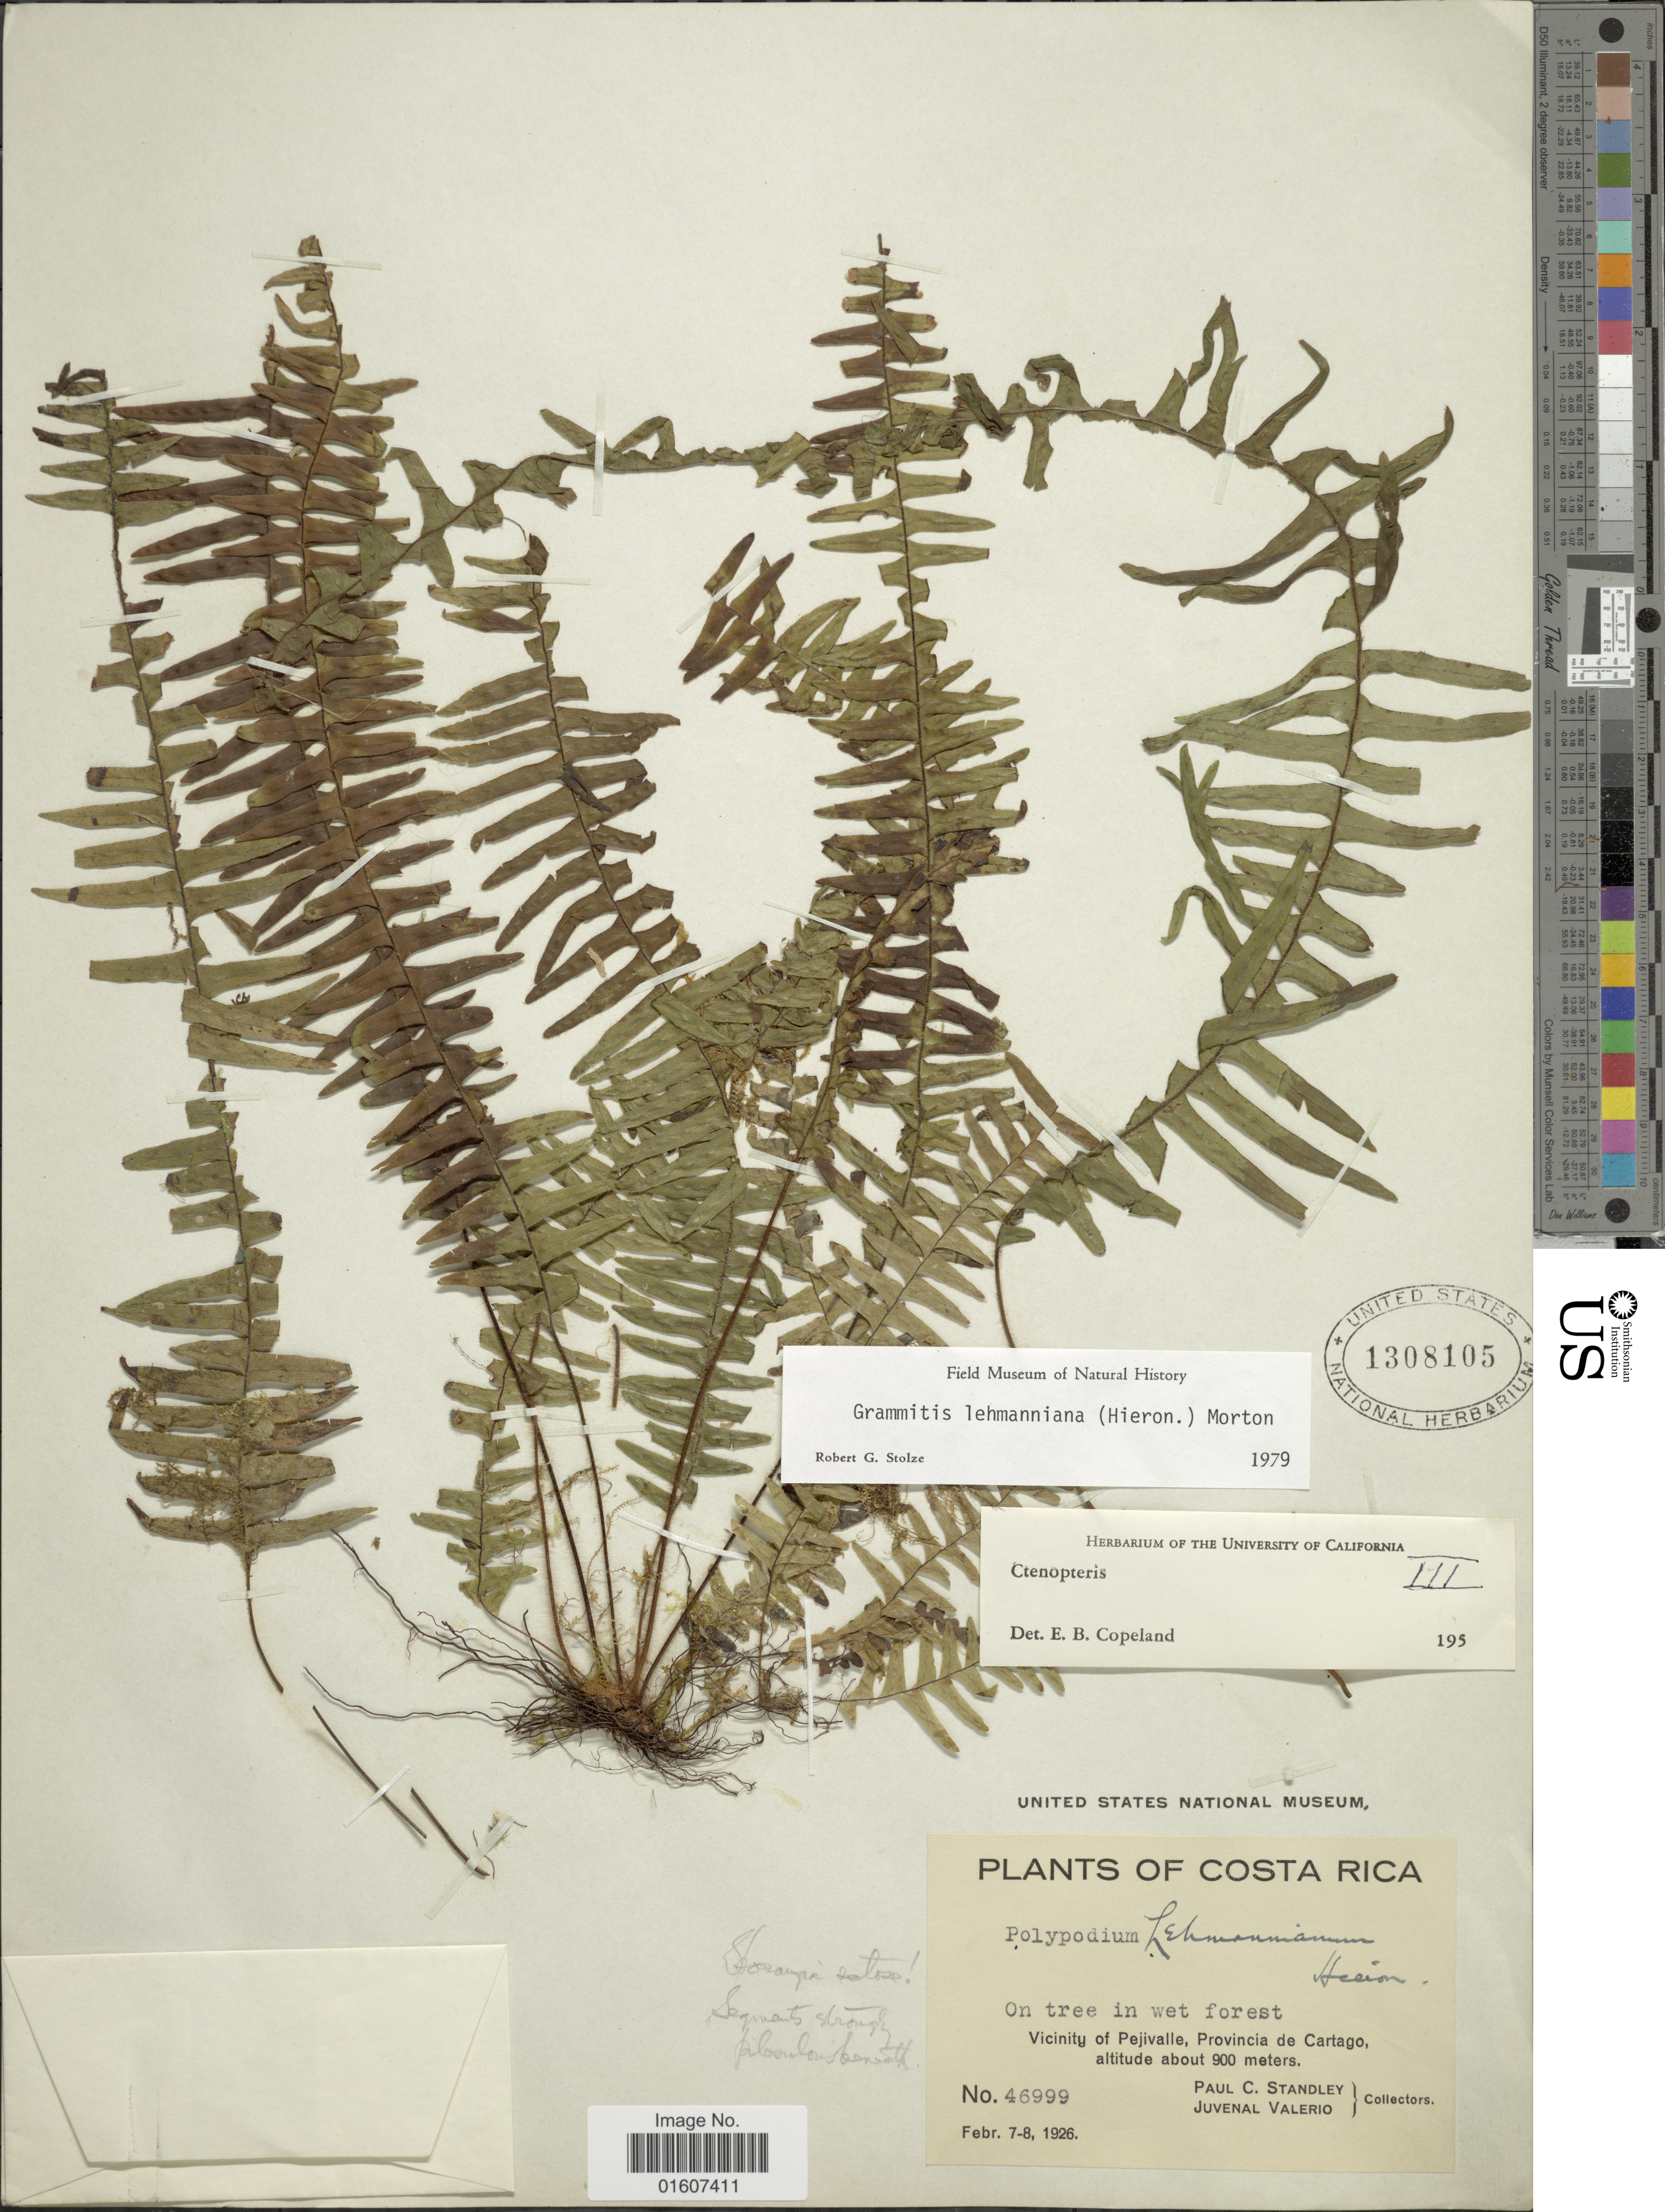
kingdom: Plantae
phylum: Tracheophyta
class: Polypodiopsida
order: Polypodiales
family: Polypodiaceae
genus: Terpsichore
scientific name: Terpsichore lehmanniana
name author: (Hieron.) A.R. Sm.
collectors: P. C. Standley & J. Valerio R.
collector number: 46999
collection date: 1926-02-07/1926-02-28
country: Costa Rica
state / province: Cartago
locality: Vicinity of Pejivalle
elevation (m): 900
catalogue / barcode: US 1308105